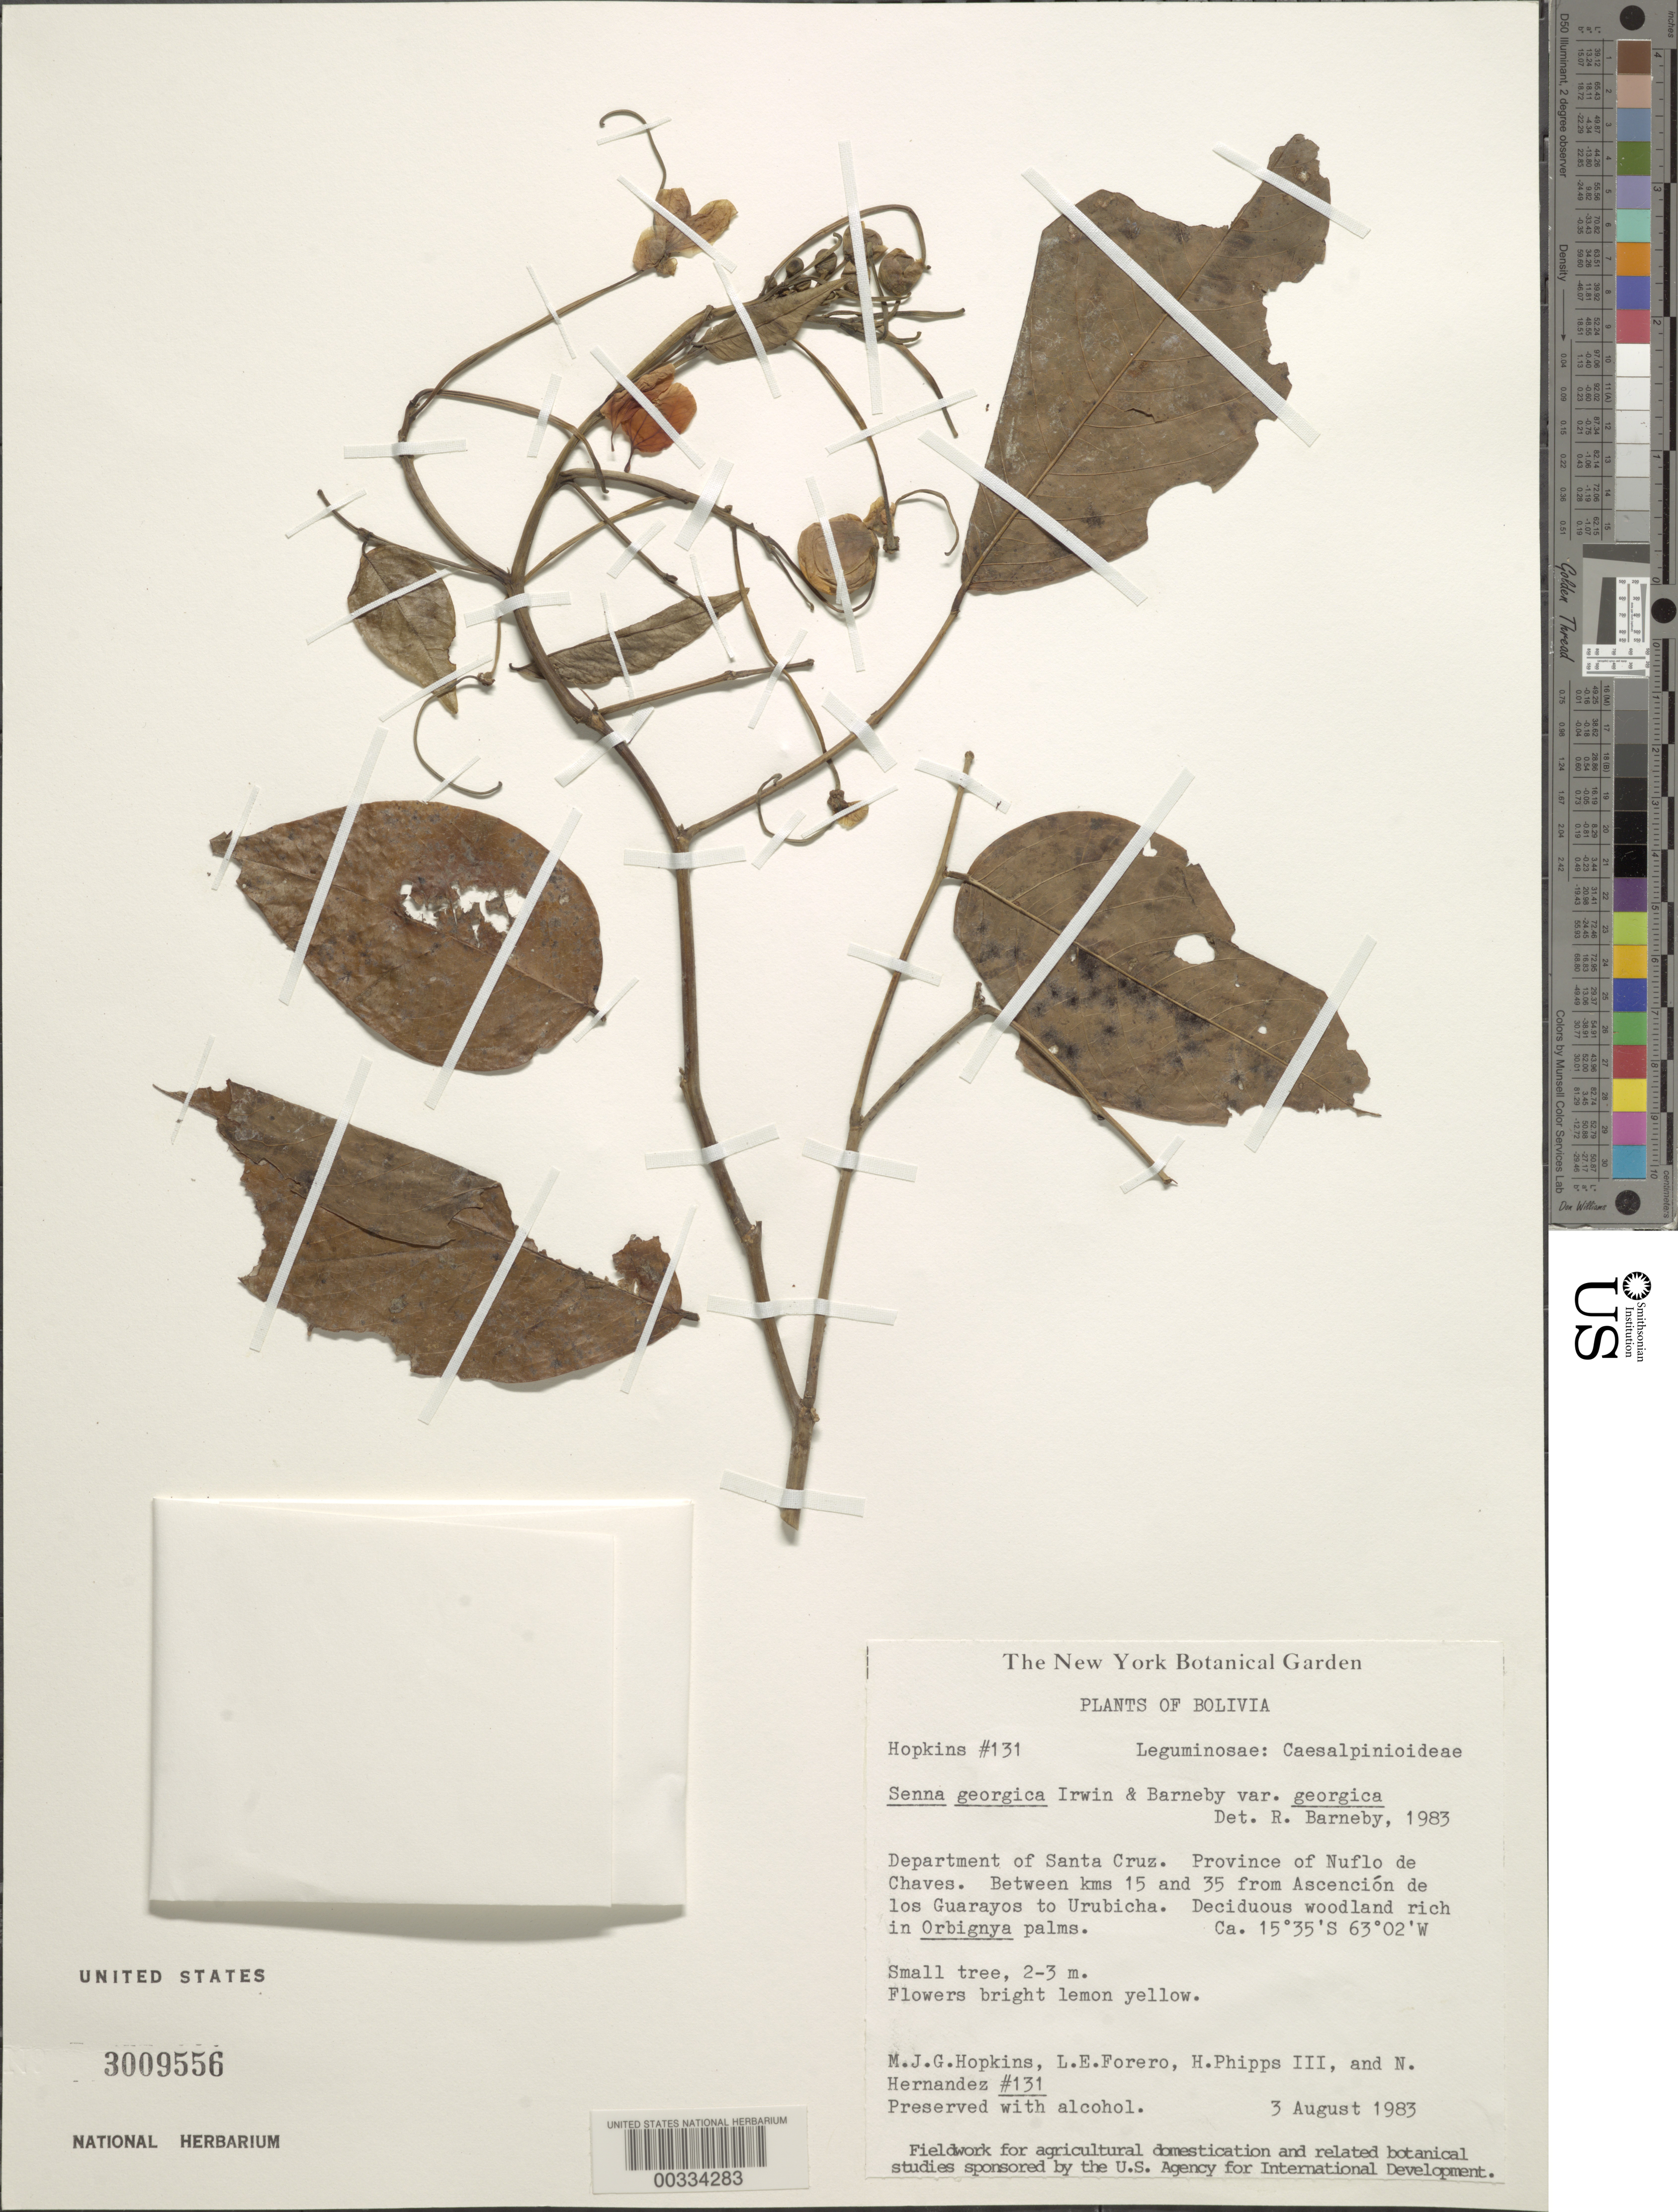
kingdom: Plantae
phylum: Tracheophyta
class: Magnoliopsida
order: Fabales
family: Fabaceae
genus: Senna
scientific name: Senna georgica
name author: H.S. Irwin & Barneby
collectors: M. J. G. Hopkins, L. E. Forero, H. Phipps & N. Hernandez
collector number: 131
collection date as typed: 03 Aug 1983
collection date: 1983-08-03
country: Bolivia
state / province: Santa Cruz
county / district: Ñuflo de Chávez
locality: Between kms 15 and 35 from Ascencion de los Guarayos to Urubicha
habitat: Deciduous woodland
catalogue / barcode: US 3009556